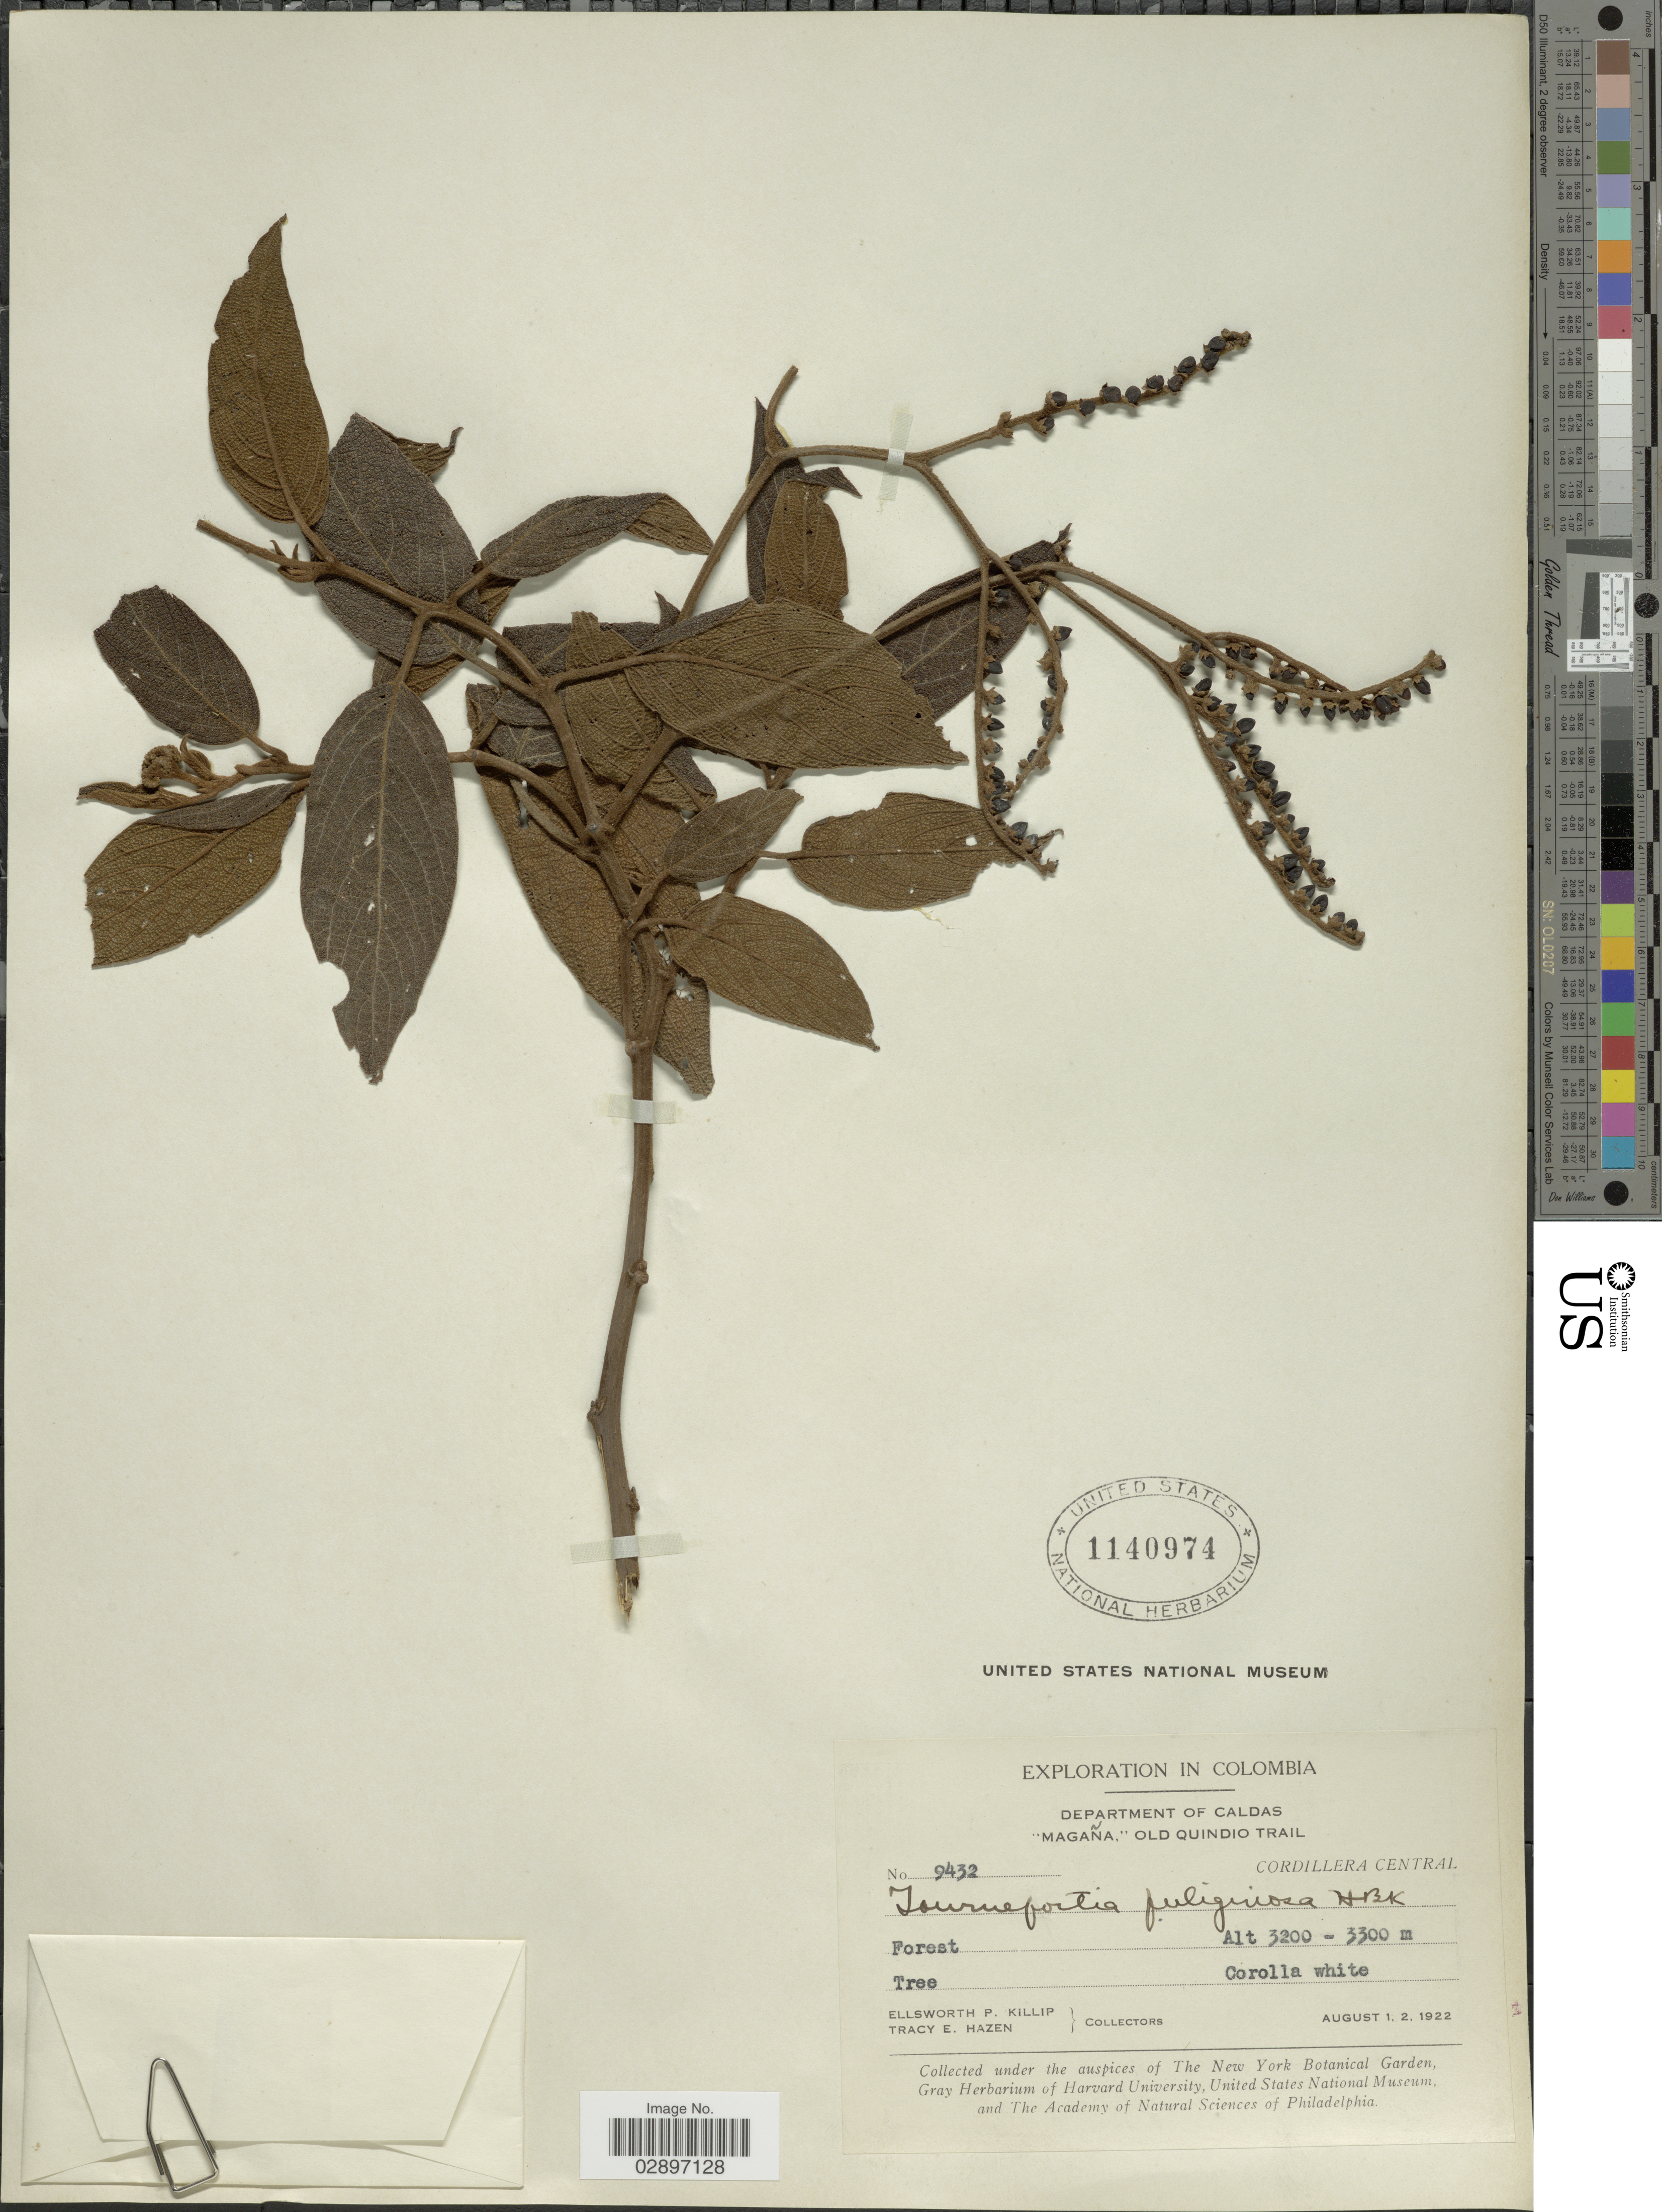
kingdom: Plantae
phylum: Tracheophyta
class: Magnoliopsida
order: Boraginales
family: Heliotropiaceae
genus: Tournefortia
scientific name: Tournefortia fuliginosa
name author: Kunth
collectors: E. P. Killip & T. E. Hazen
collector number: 9432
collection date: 1922-08-01/1922-08-02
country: Colombia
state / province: Caldas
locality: Department of Caldas. "Magaña."Old Quindio Trail. Cordillera Central.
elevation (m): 3200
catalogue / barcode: US 1140974